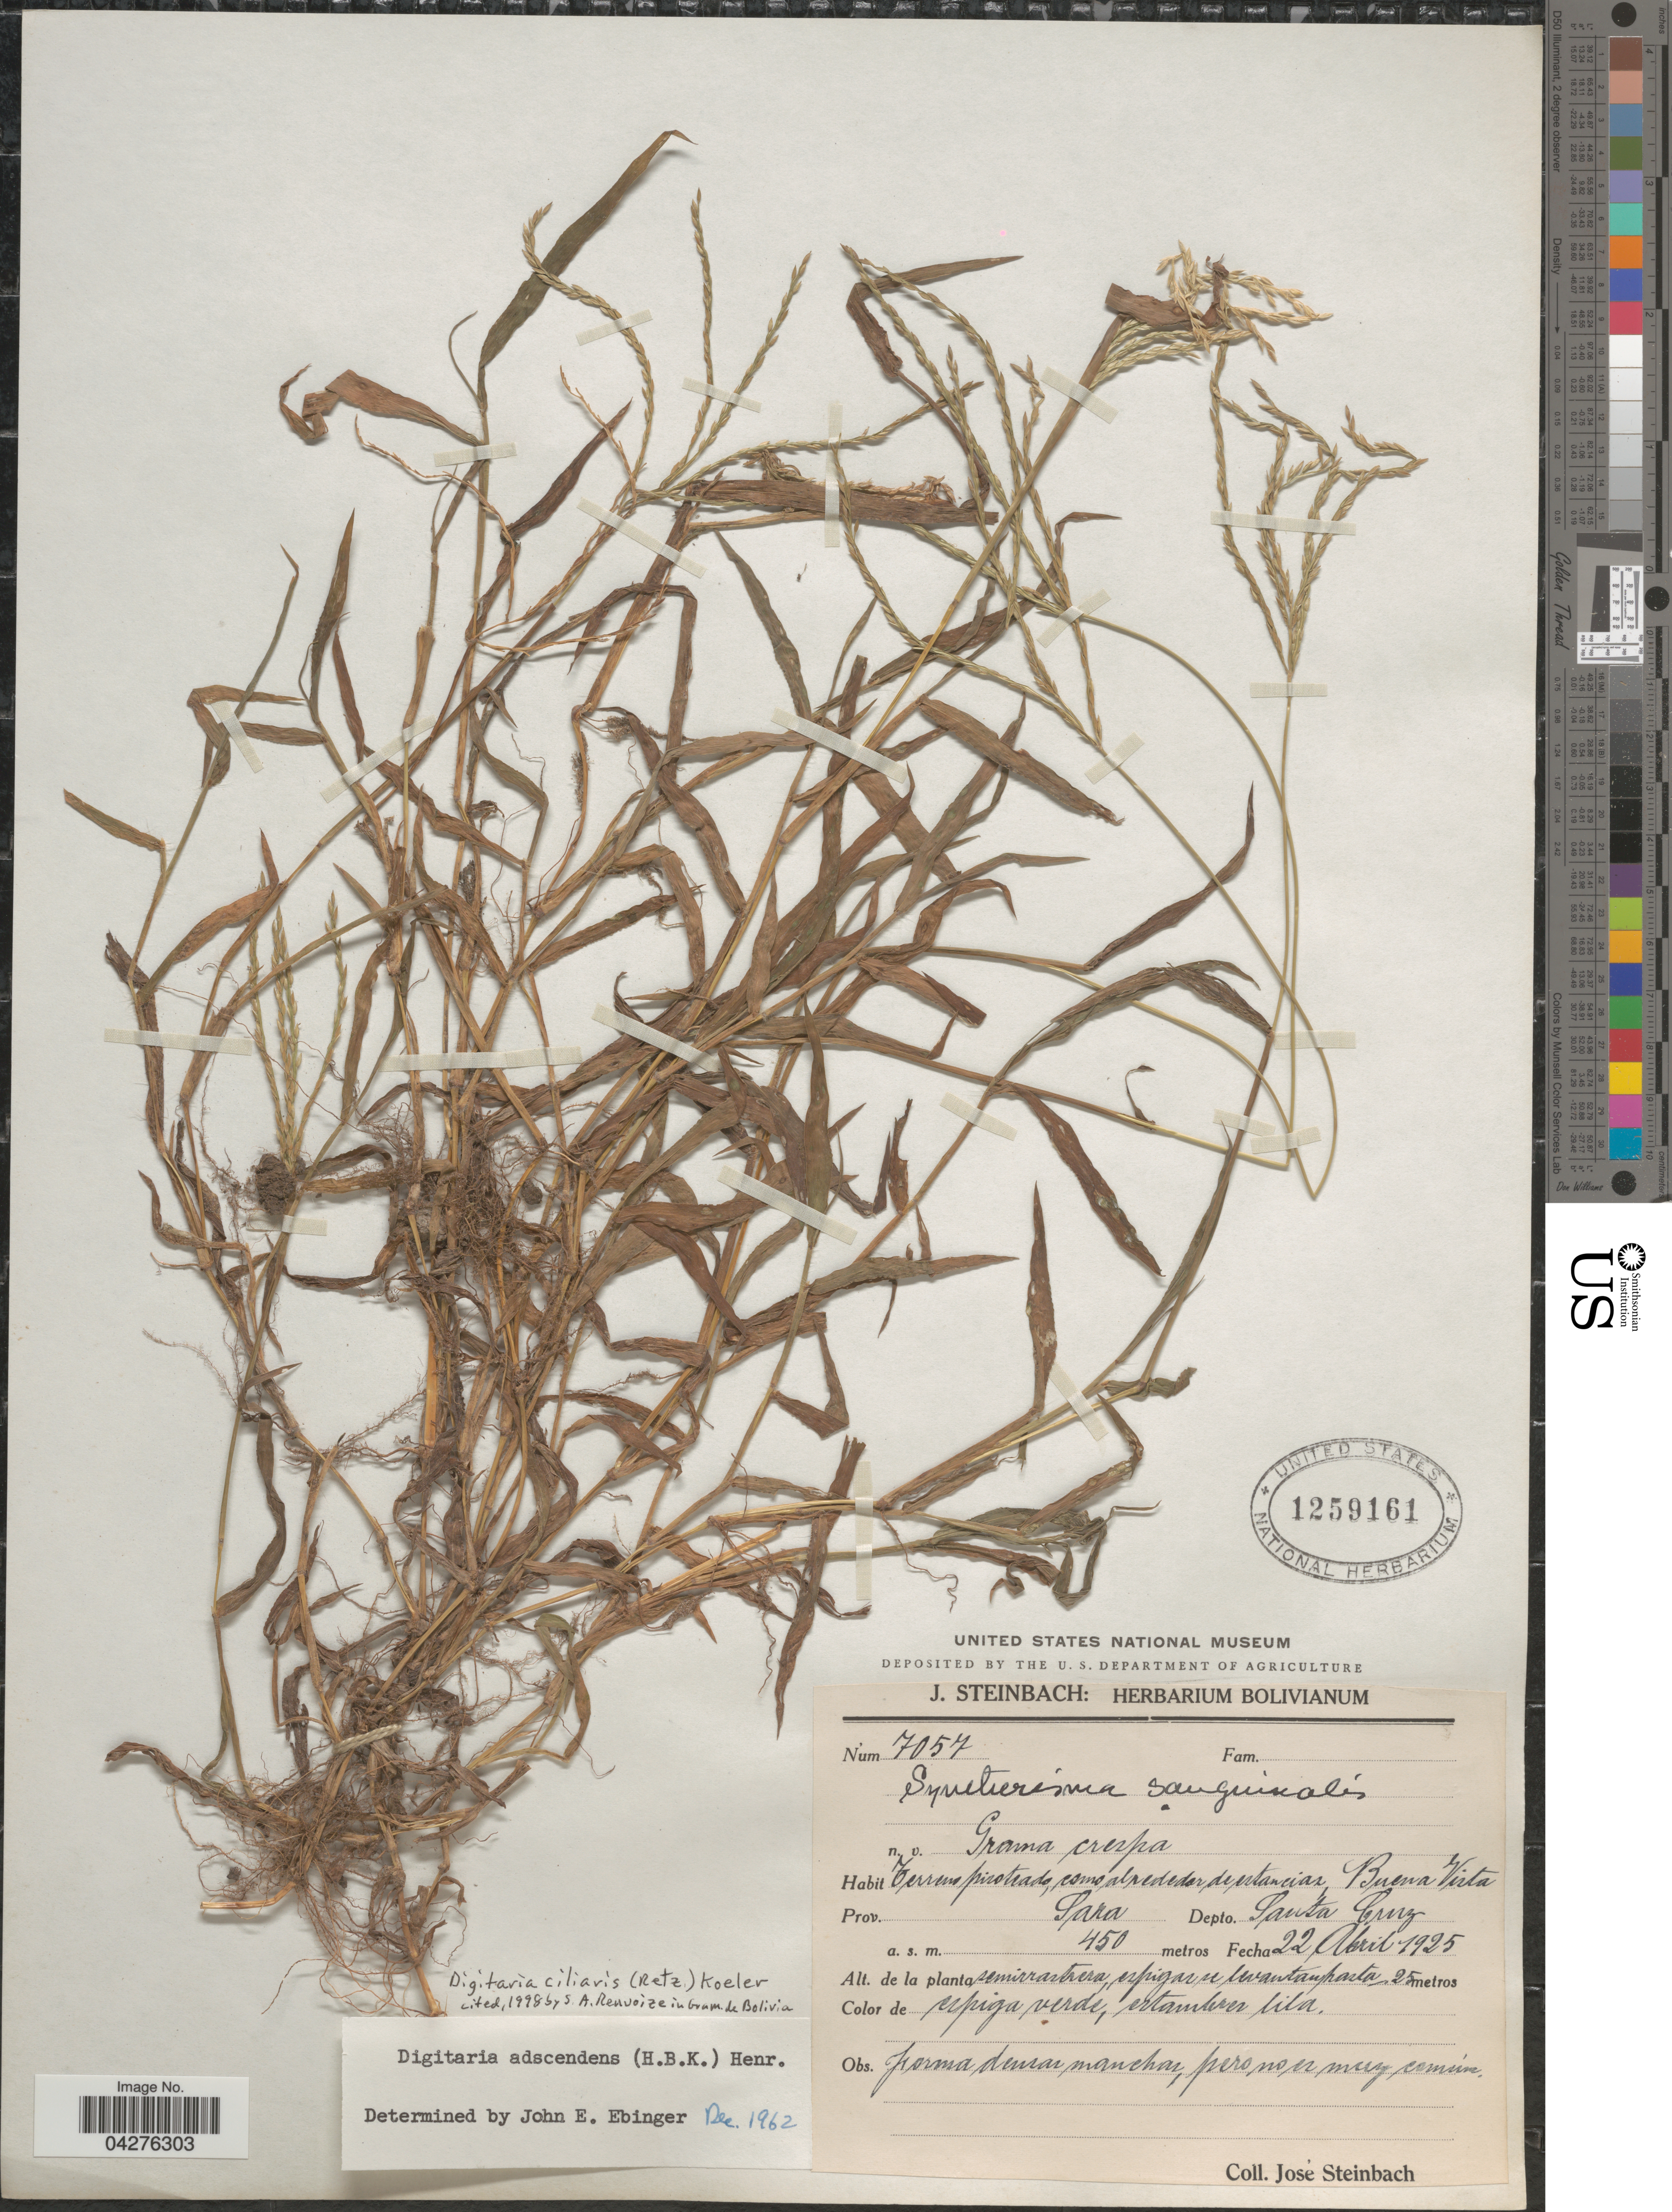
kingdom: Plantae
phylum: Tracheophyta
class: Liliopsida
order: Poales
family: Poaceae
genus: Digitaria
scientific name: Digitaria ciliaris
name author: (Retz.) Koeler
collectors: J. Steinbach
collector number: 7057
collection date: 1925-04-22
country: Bolivia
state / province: Santa Cruz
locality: Terreno pirotrado, como alrededor de estancias, Buena Vista. Prov. Para. Depto. Santa Cruz.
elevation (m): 450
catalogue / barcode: US 1259161